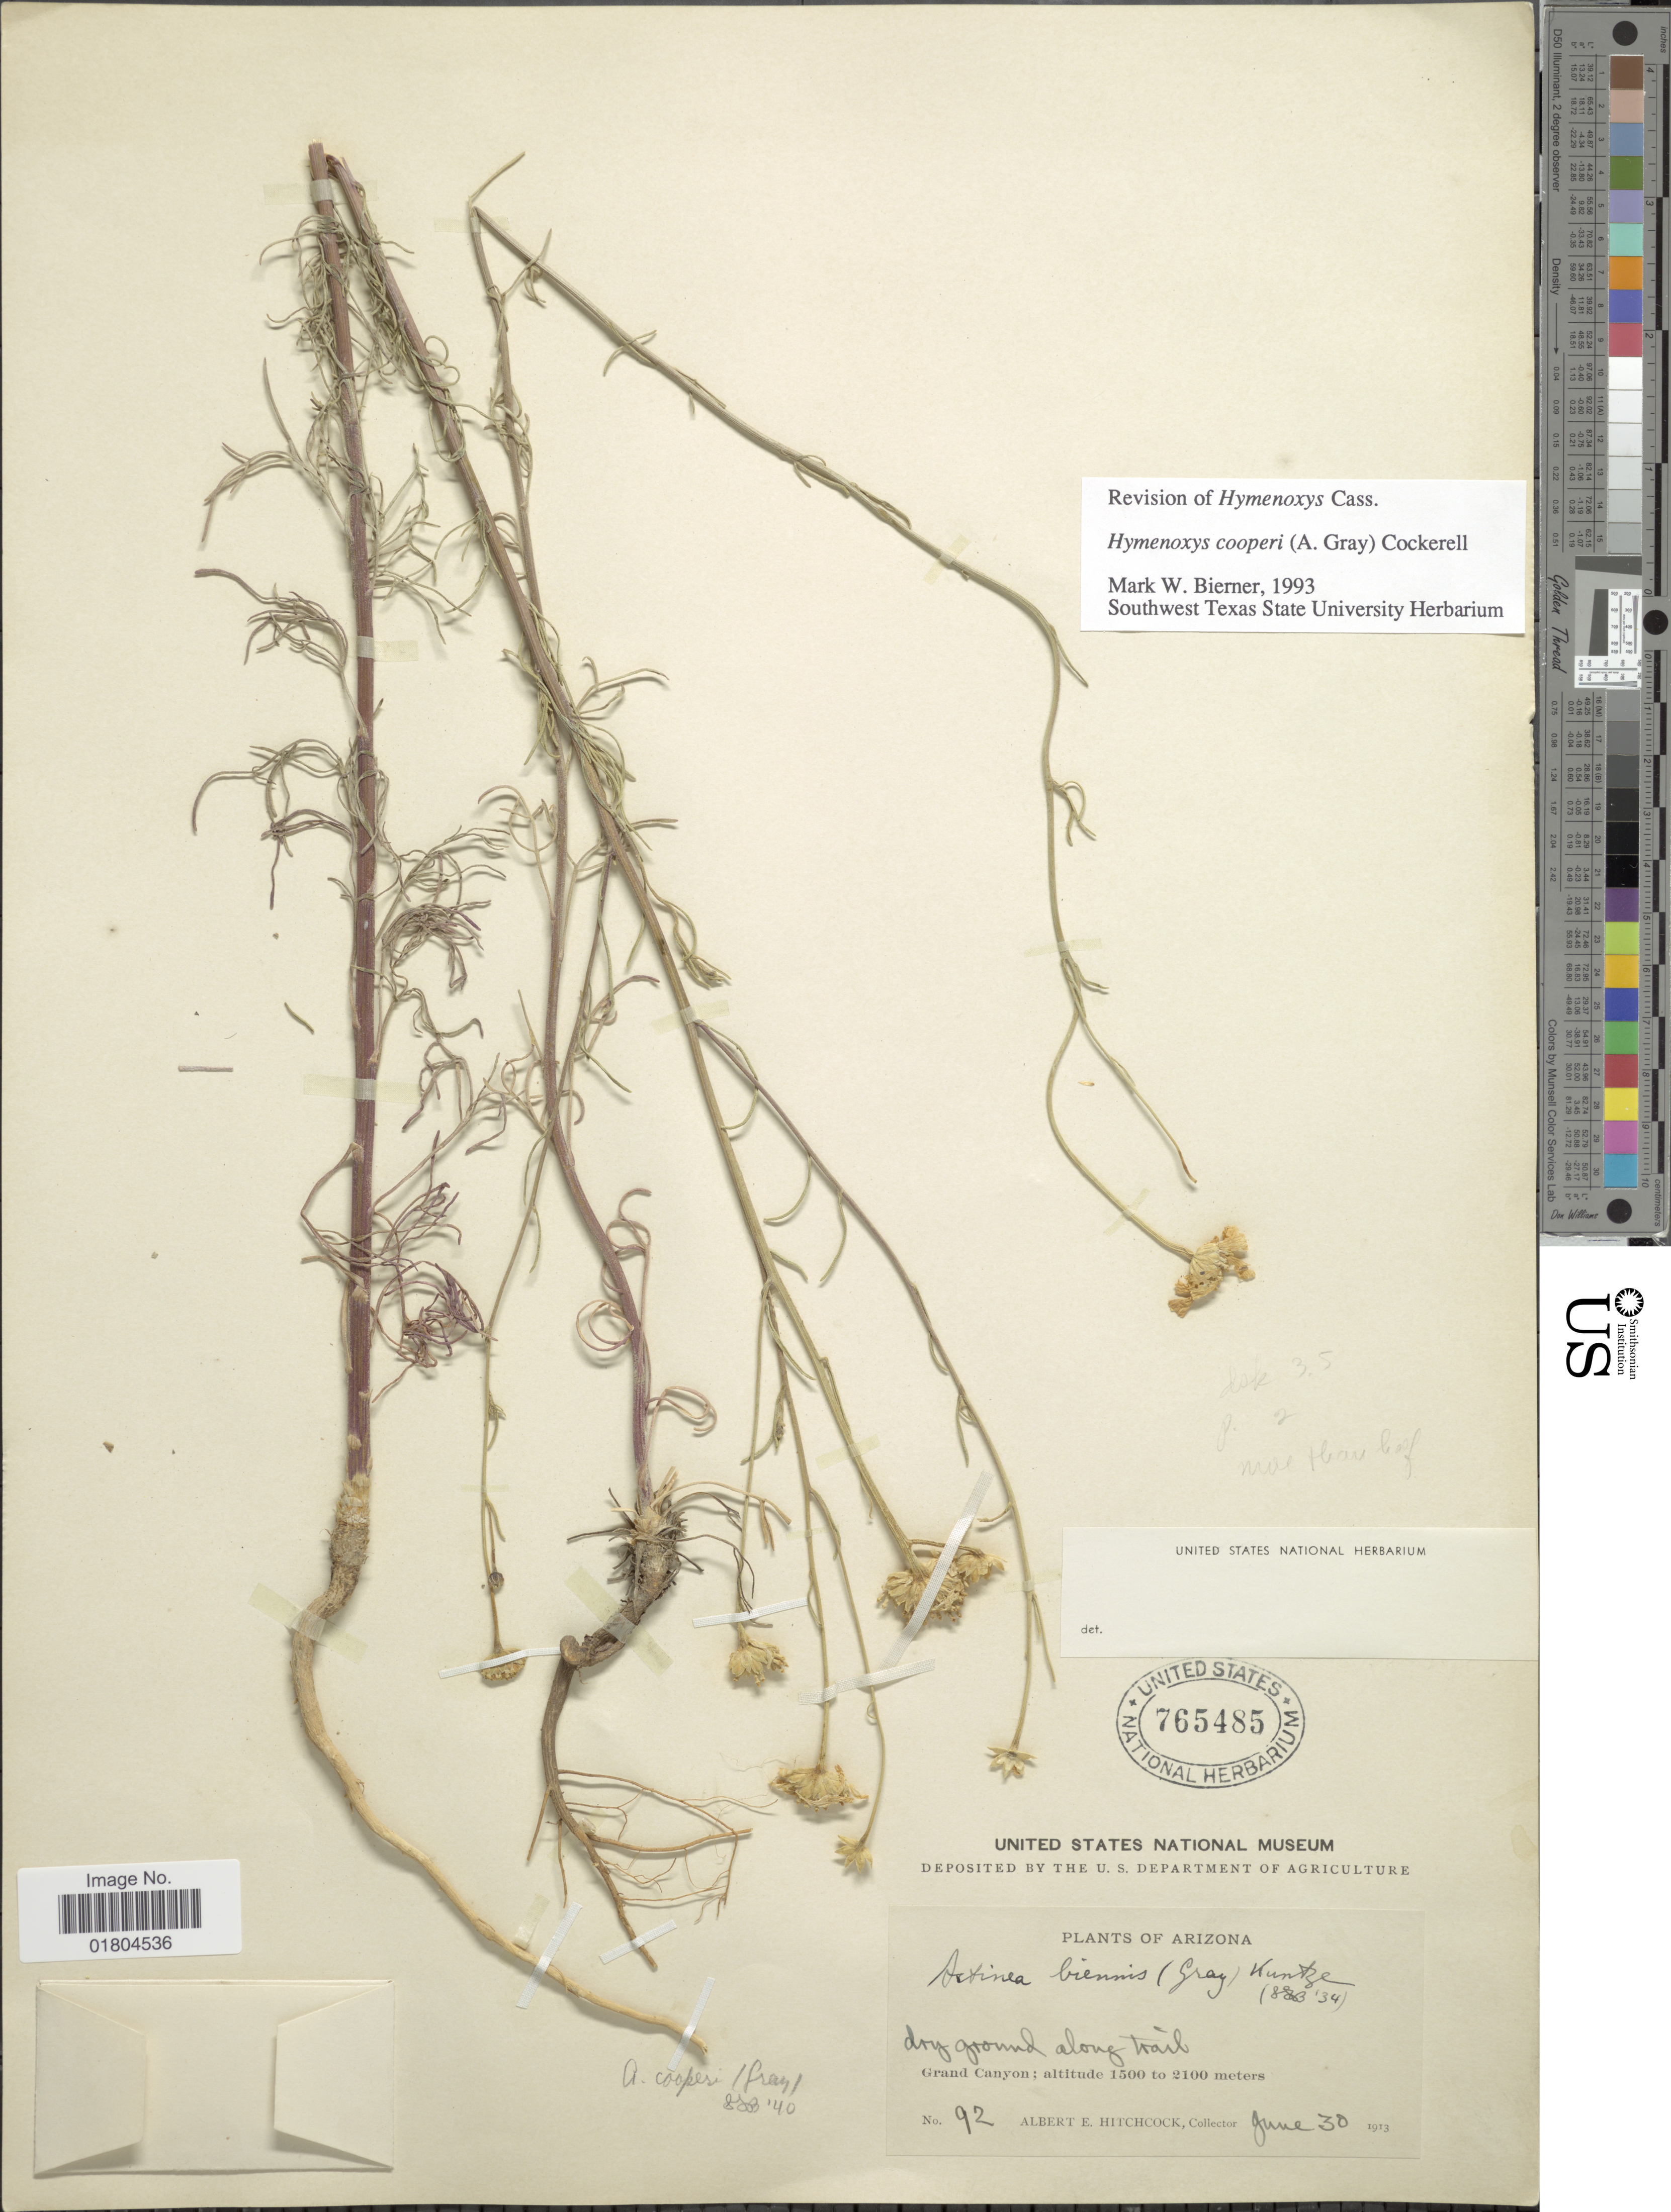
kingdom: Plantae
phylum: Tracheophyta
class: Magnoliopsida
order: Asterales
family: Asteraceae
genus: Hymenoxys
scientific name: Hymenoxys cooperi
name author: (A. Gray) Cockerell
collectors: A. Hitchcock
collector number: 92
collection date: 1913-06-30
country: United States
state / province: Arizona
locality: Grand Canyon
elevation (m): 1500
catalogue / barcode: US 765485